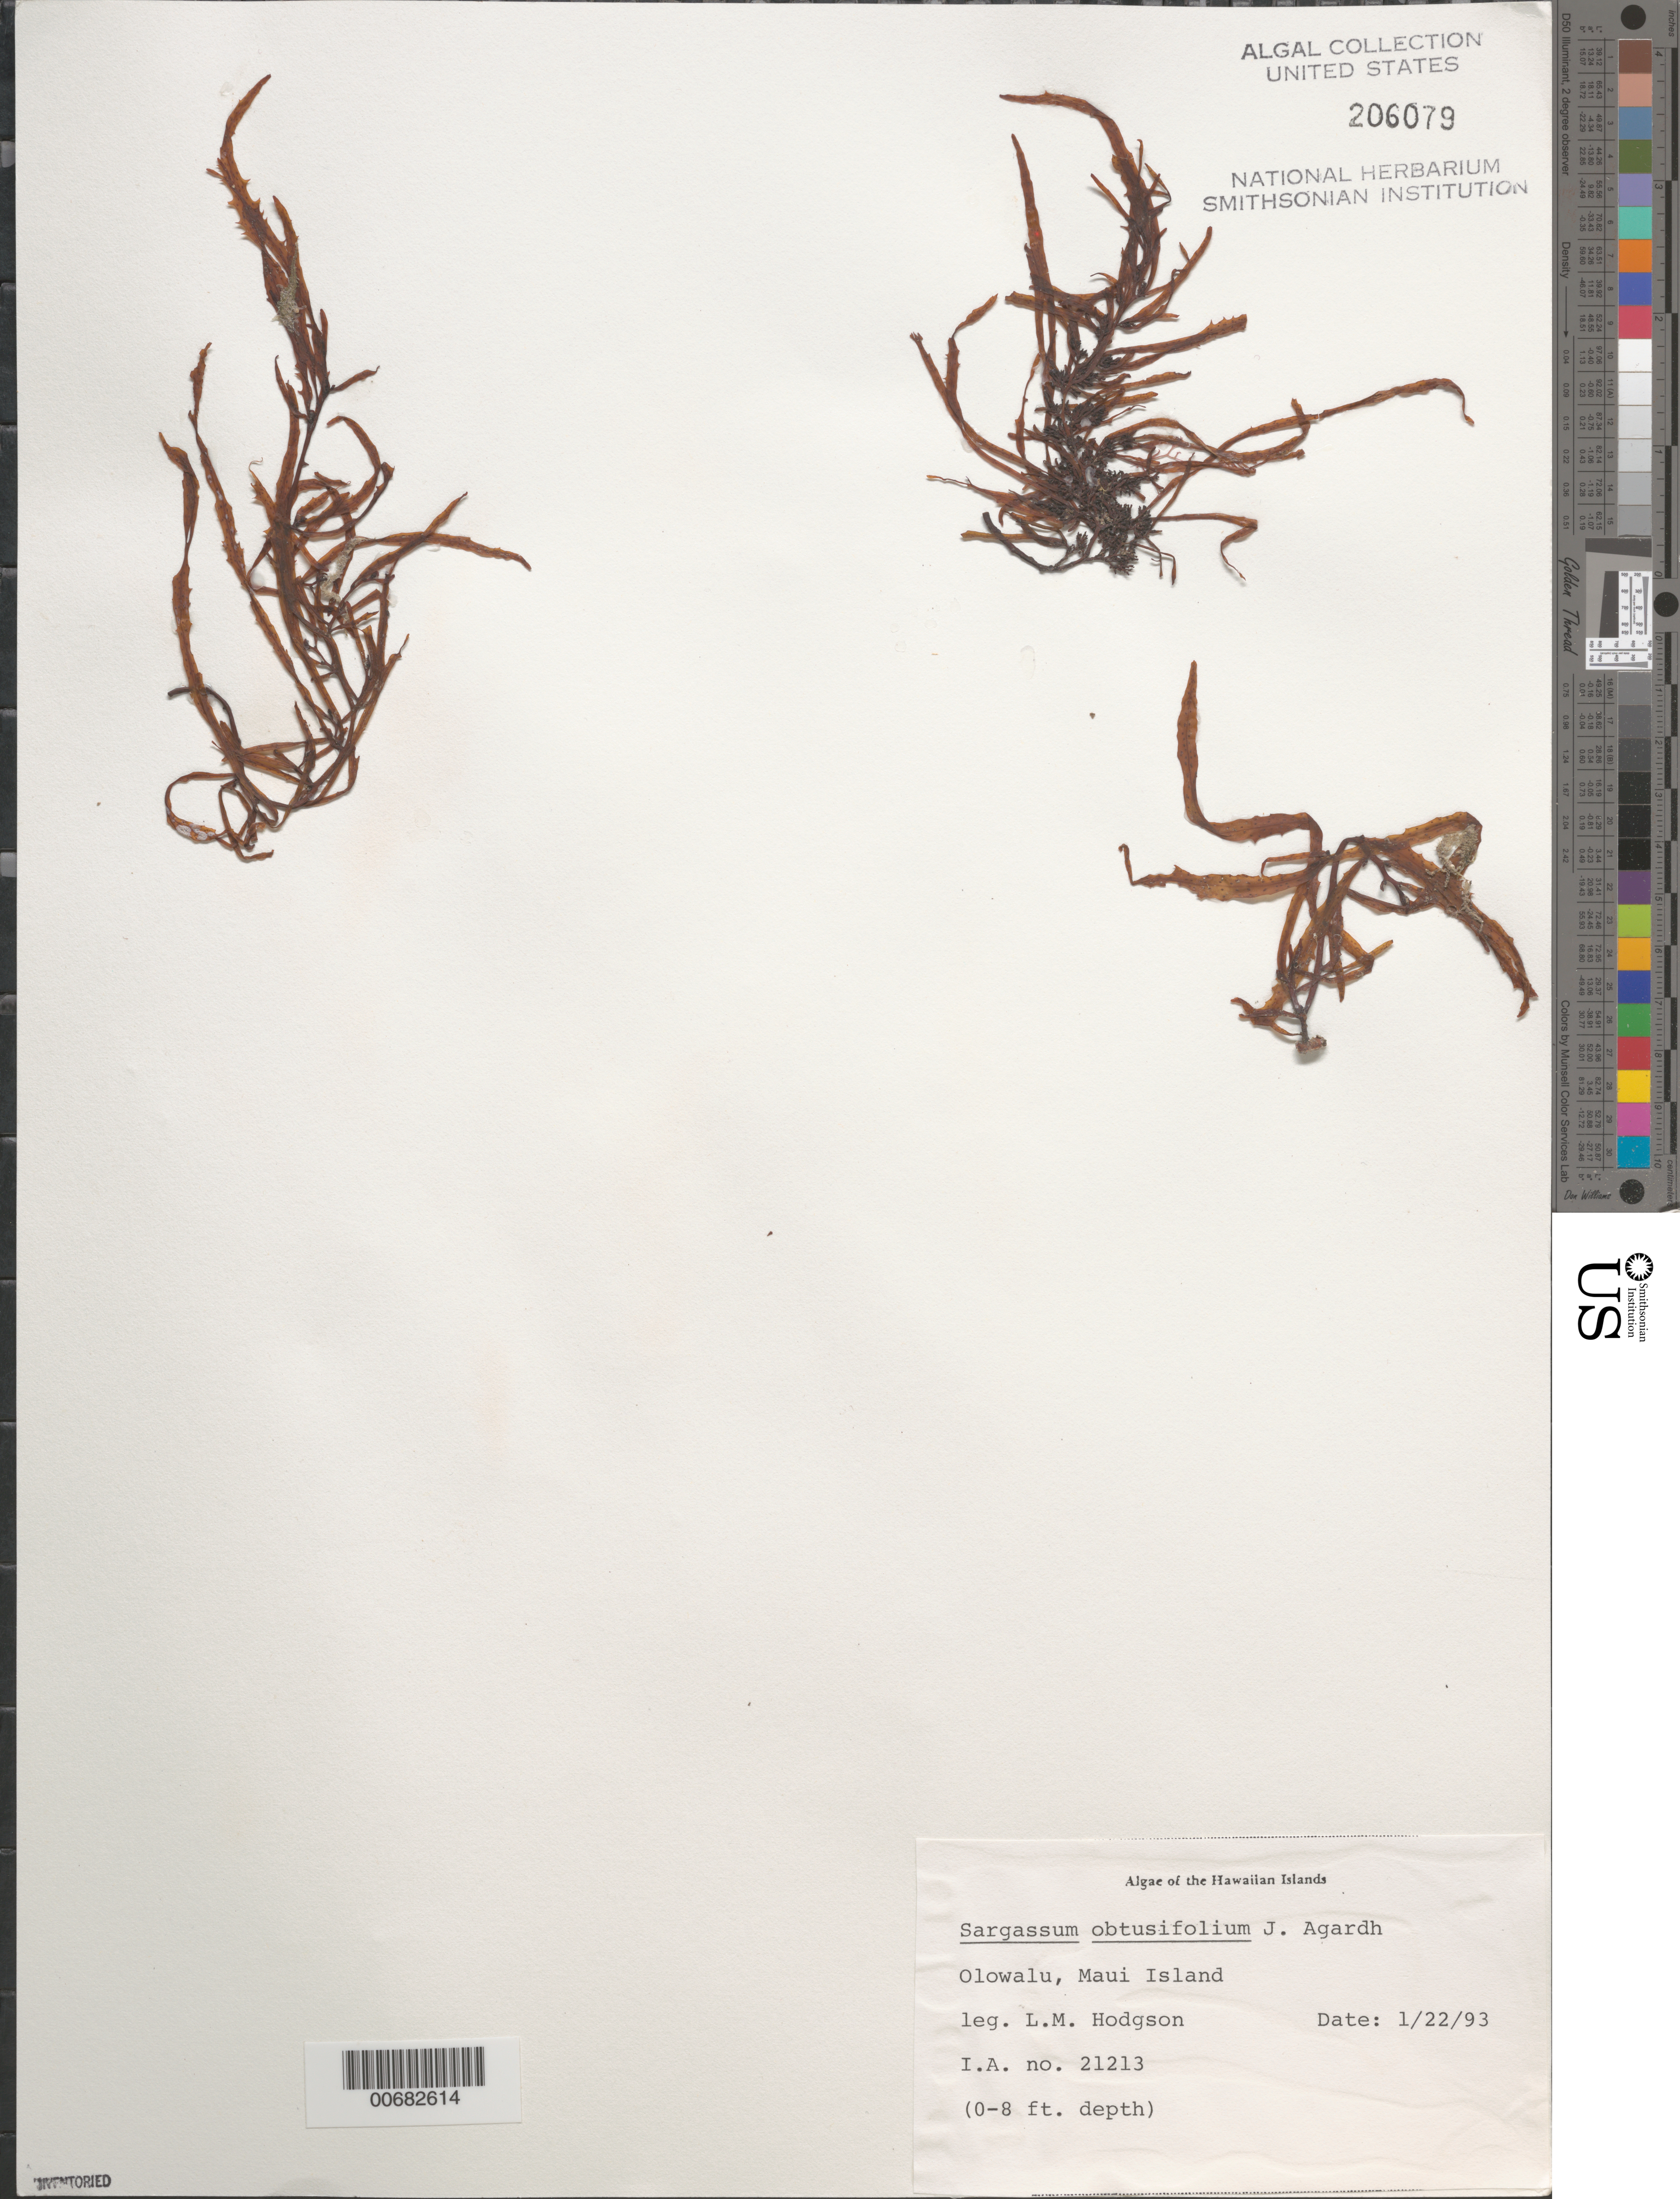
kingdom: Chromista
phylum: Ochrophyta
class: Phaeophyceae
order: Fucales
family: Sargassaceae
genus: Sargassum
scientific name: Sargassum obtusifolium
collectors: L. M. Hodgson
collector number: IAA 21213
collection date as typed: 22 Jan 1993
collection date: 1993-01-22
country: United States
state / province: Hawaii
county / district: Maui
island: Maui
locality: Olowalu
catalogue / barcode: US 206079